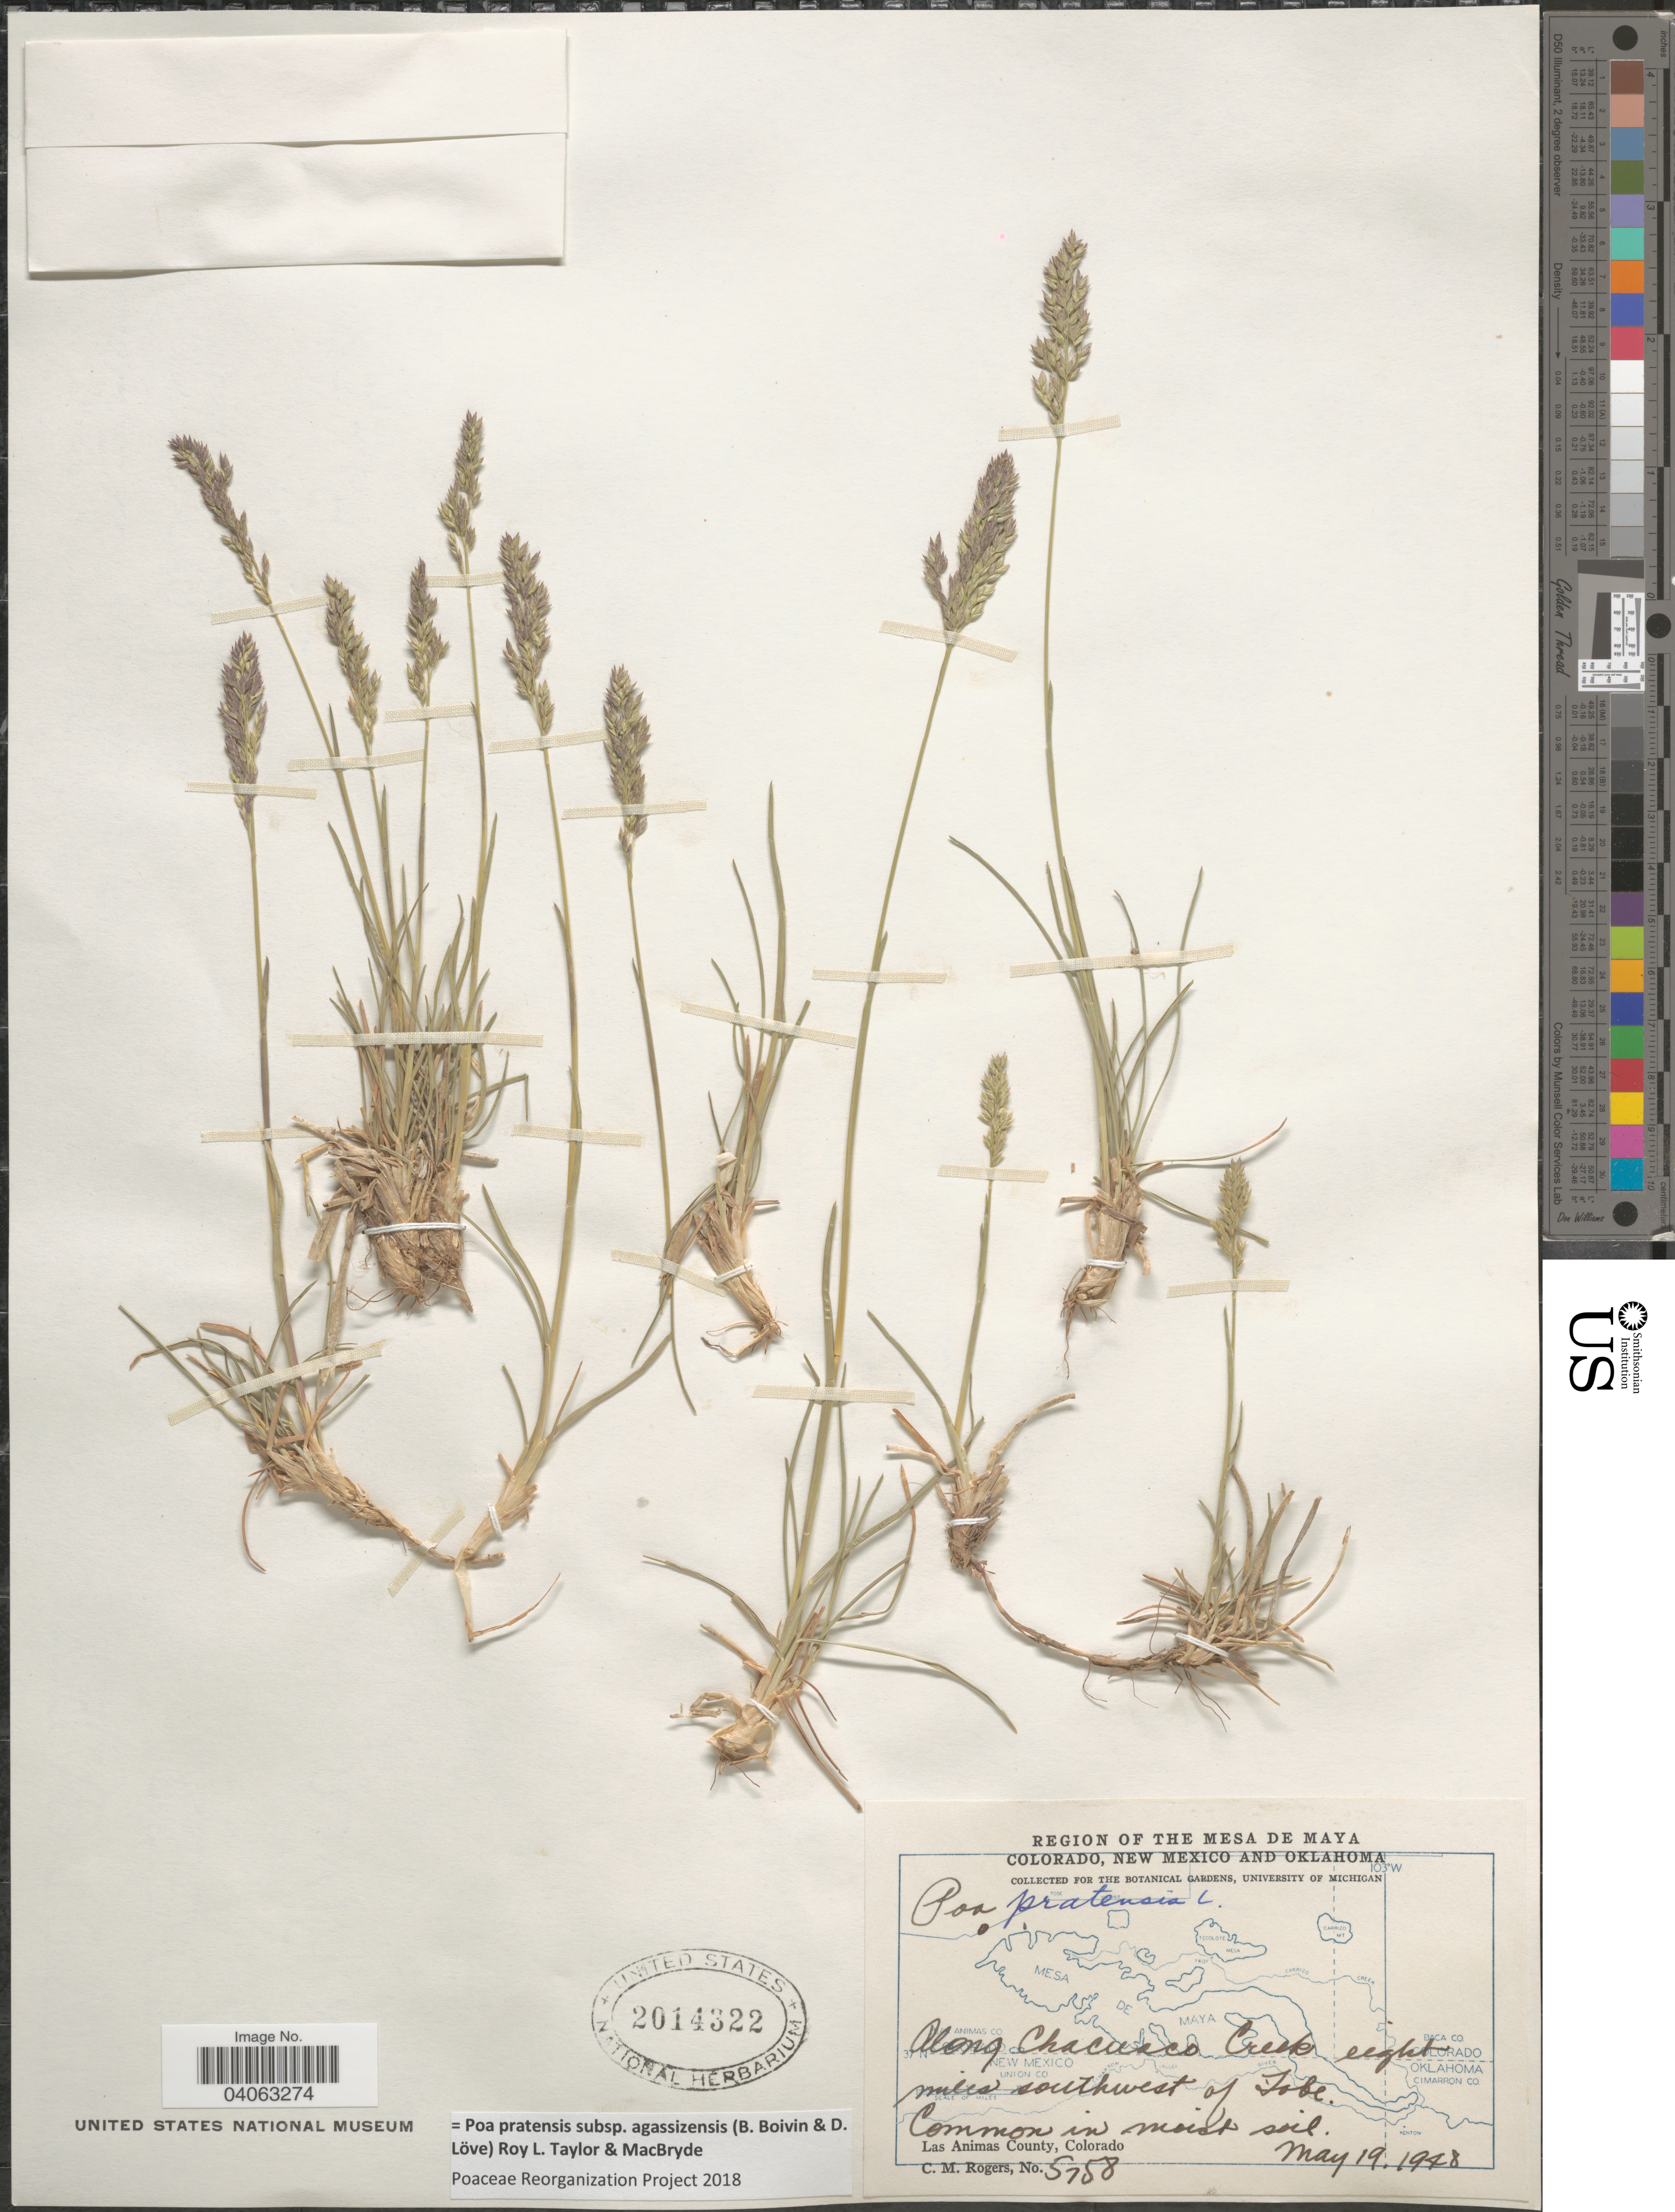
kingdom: Plantae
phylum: Tracheophyta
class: Liliopsida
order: Poales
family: Poaceae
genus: Poa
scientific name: Poa pratensis subsp. agassizensis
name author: (B. Boivin & D. Löve) Roy L. Taylor & MacBryde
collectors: C. M. Rogers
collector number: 5758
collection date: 1948-05-19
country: United States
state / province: Colorado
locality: Region of the Mesa de Maya. Along Chacusco Creek eight miles southwest of Tobe. Las Animas County.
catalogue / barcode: US 2014322